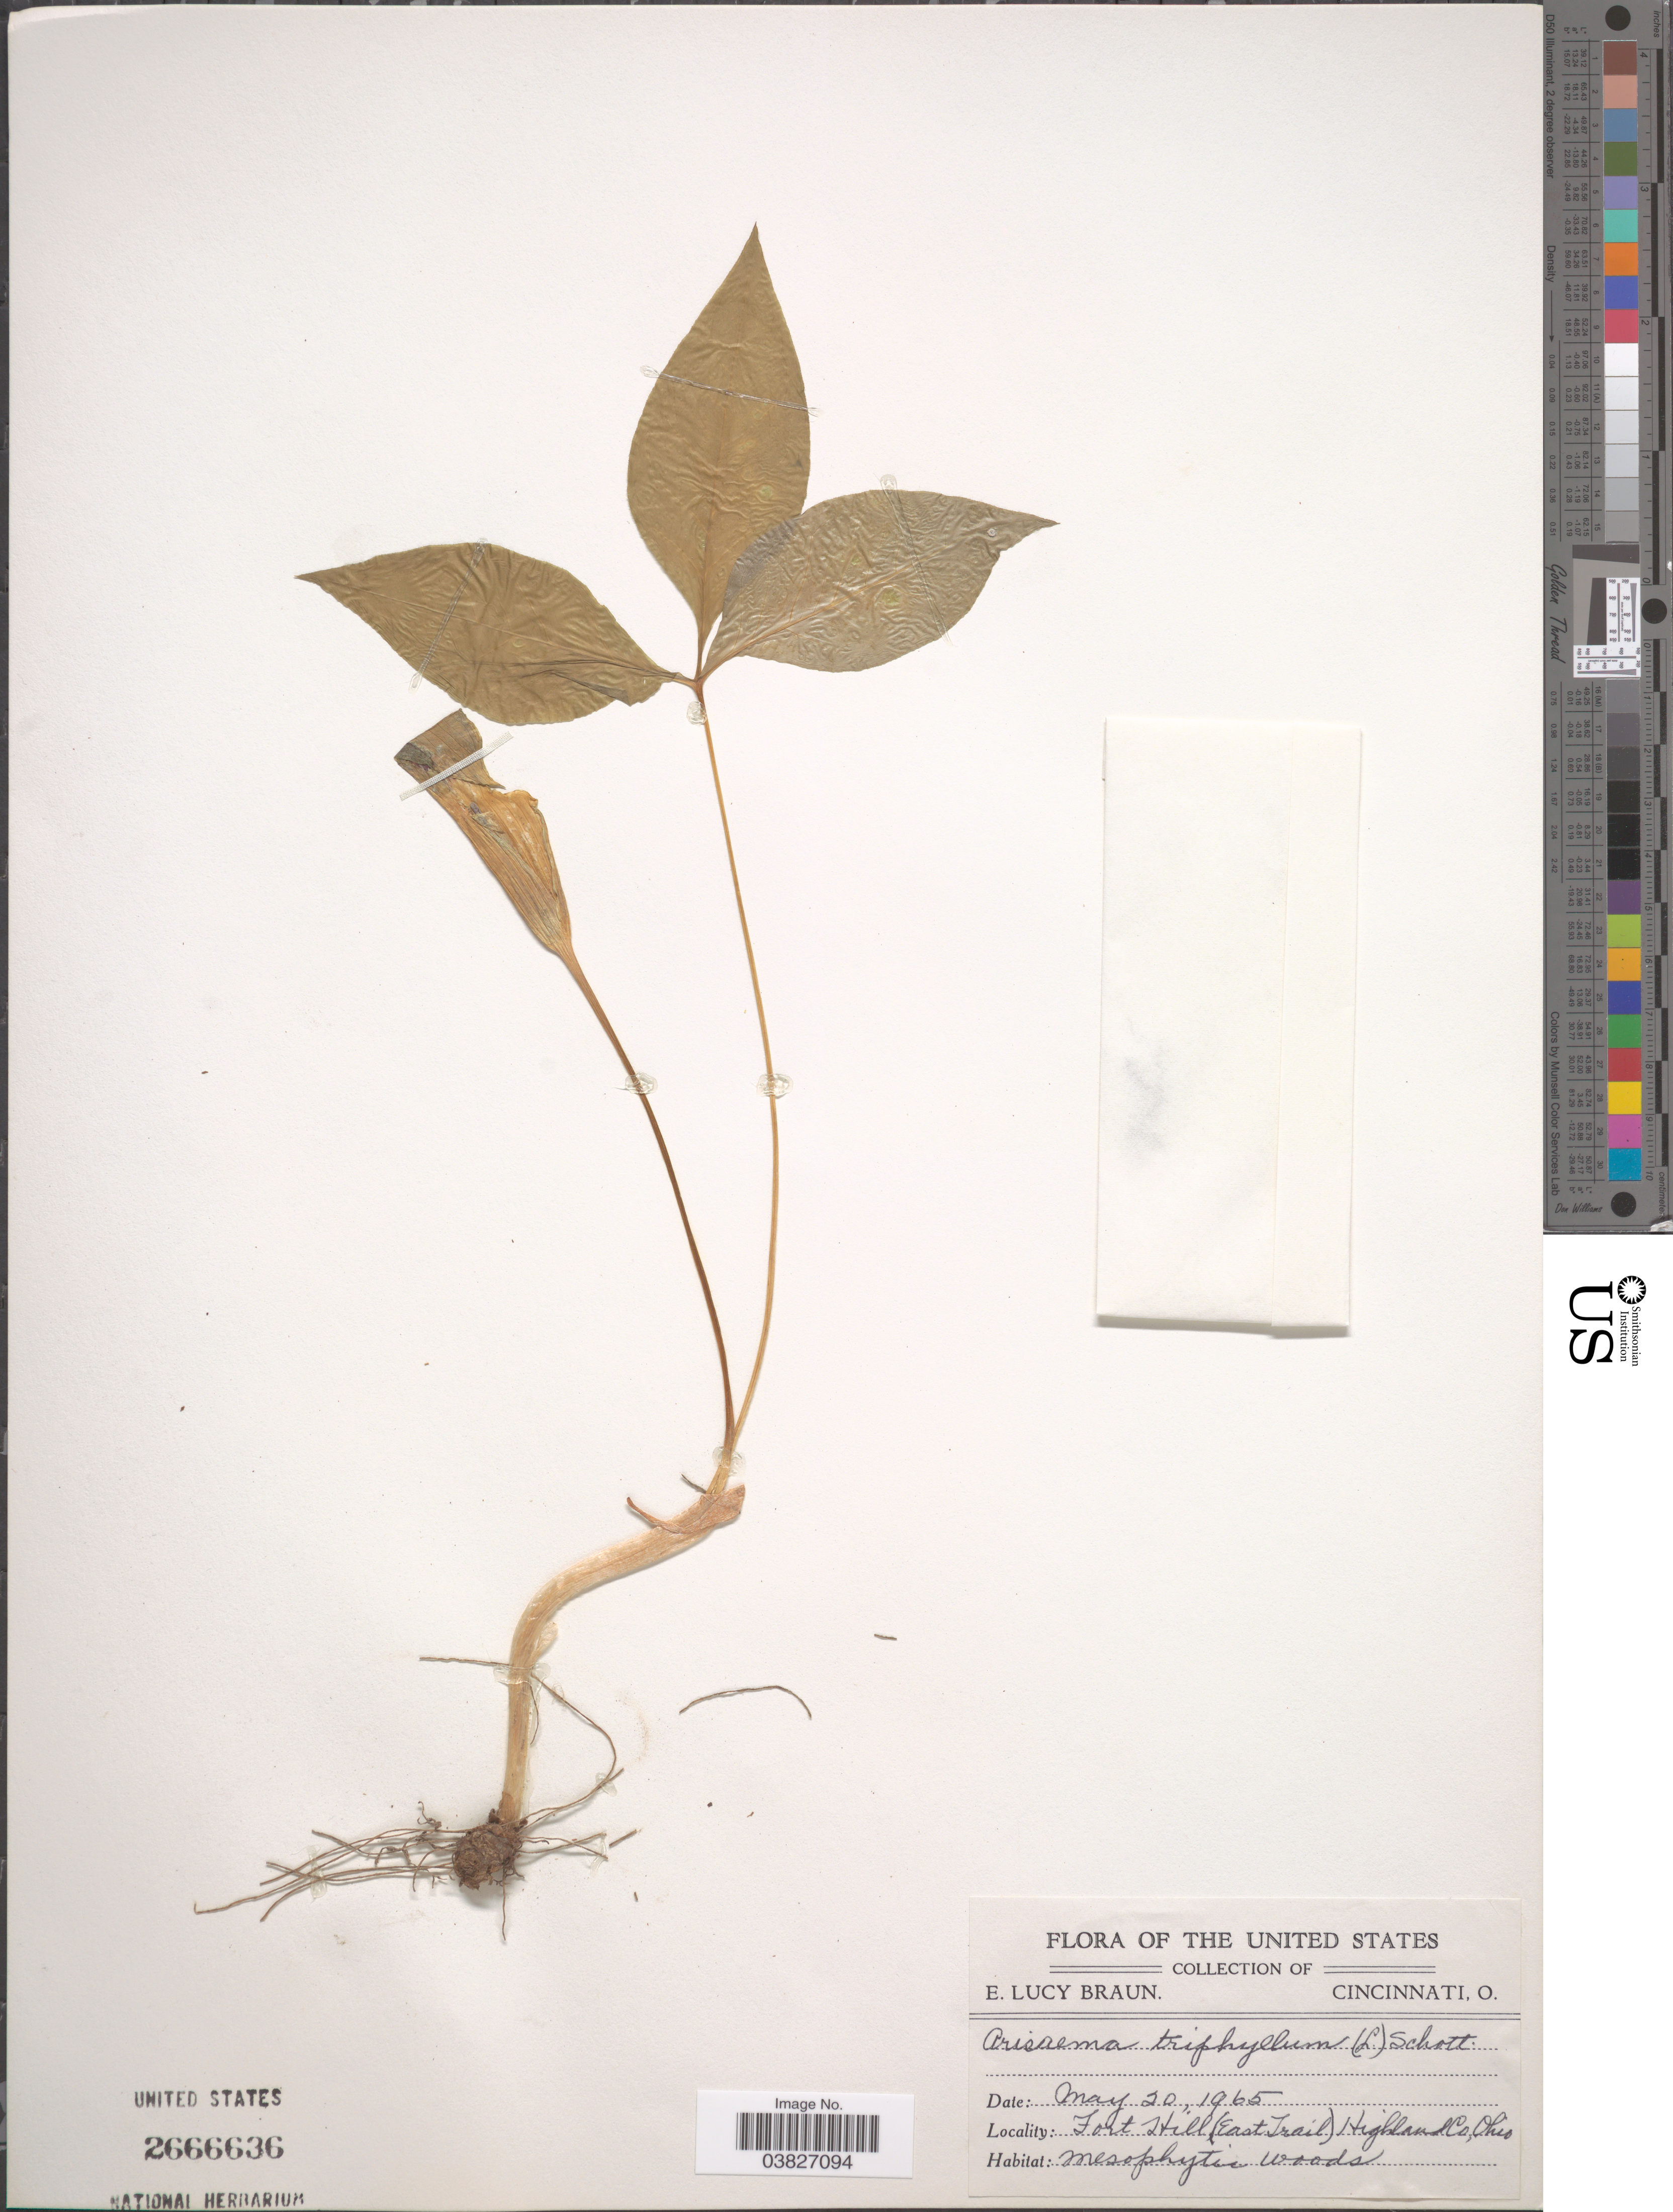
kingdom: Plantae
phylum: Tracheophyta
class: Liliopsida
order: Alismatales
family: Araceae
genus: Arisaema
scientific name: Arisaema triphyllum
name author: (L.) Schott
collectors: E. L. Braun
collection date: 1965-05-20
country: United States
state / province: Ohio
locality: Fort Hill (East Trail) Highland Co.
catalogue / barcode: US 2666636